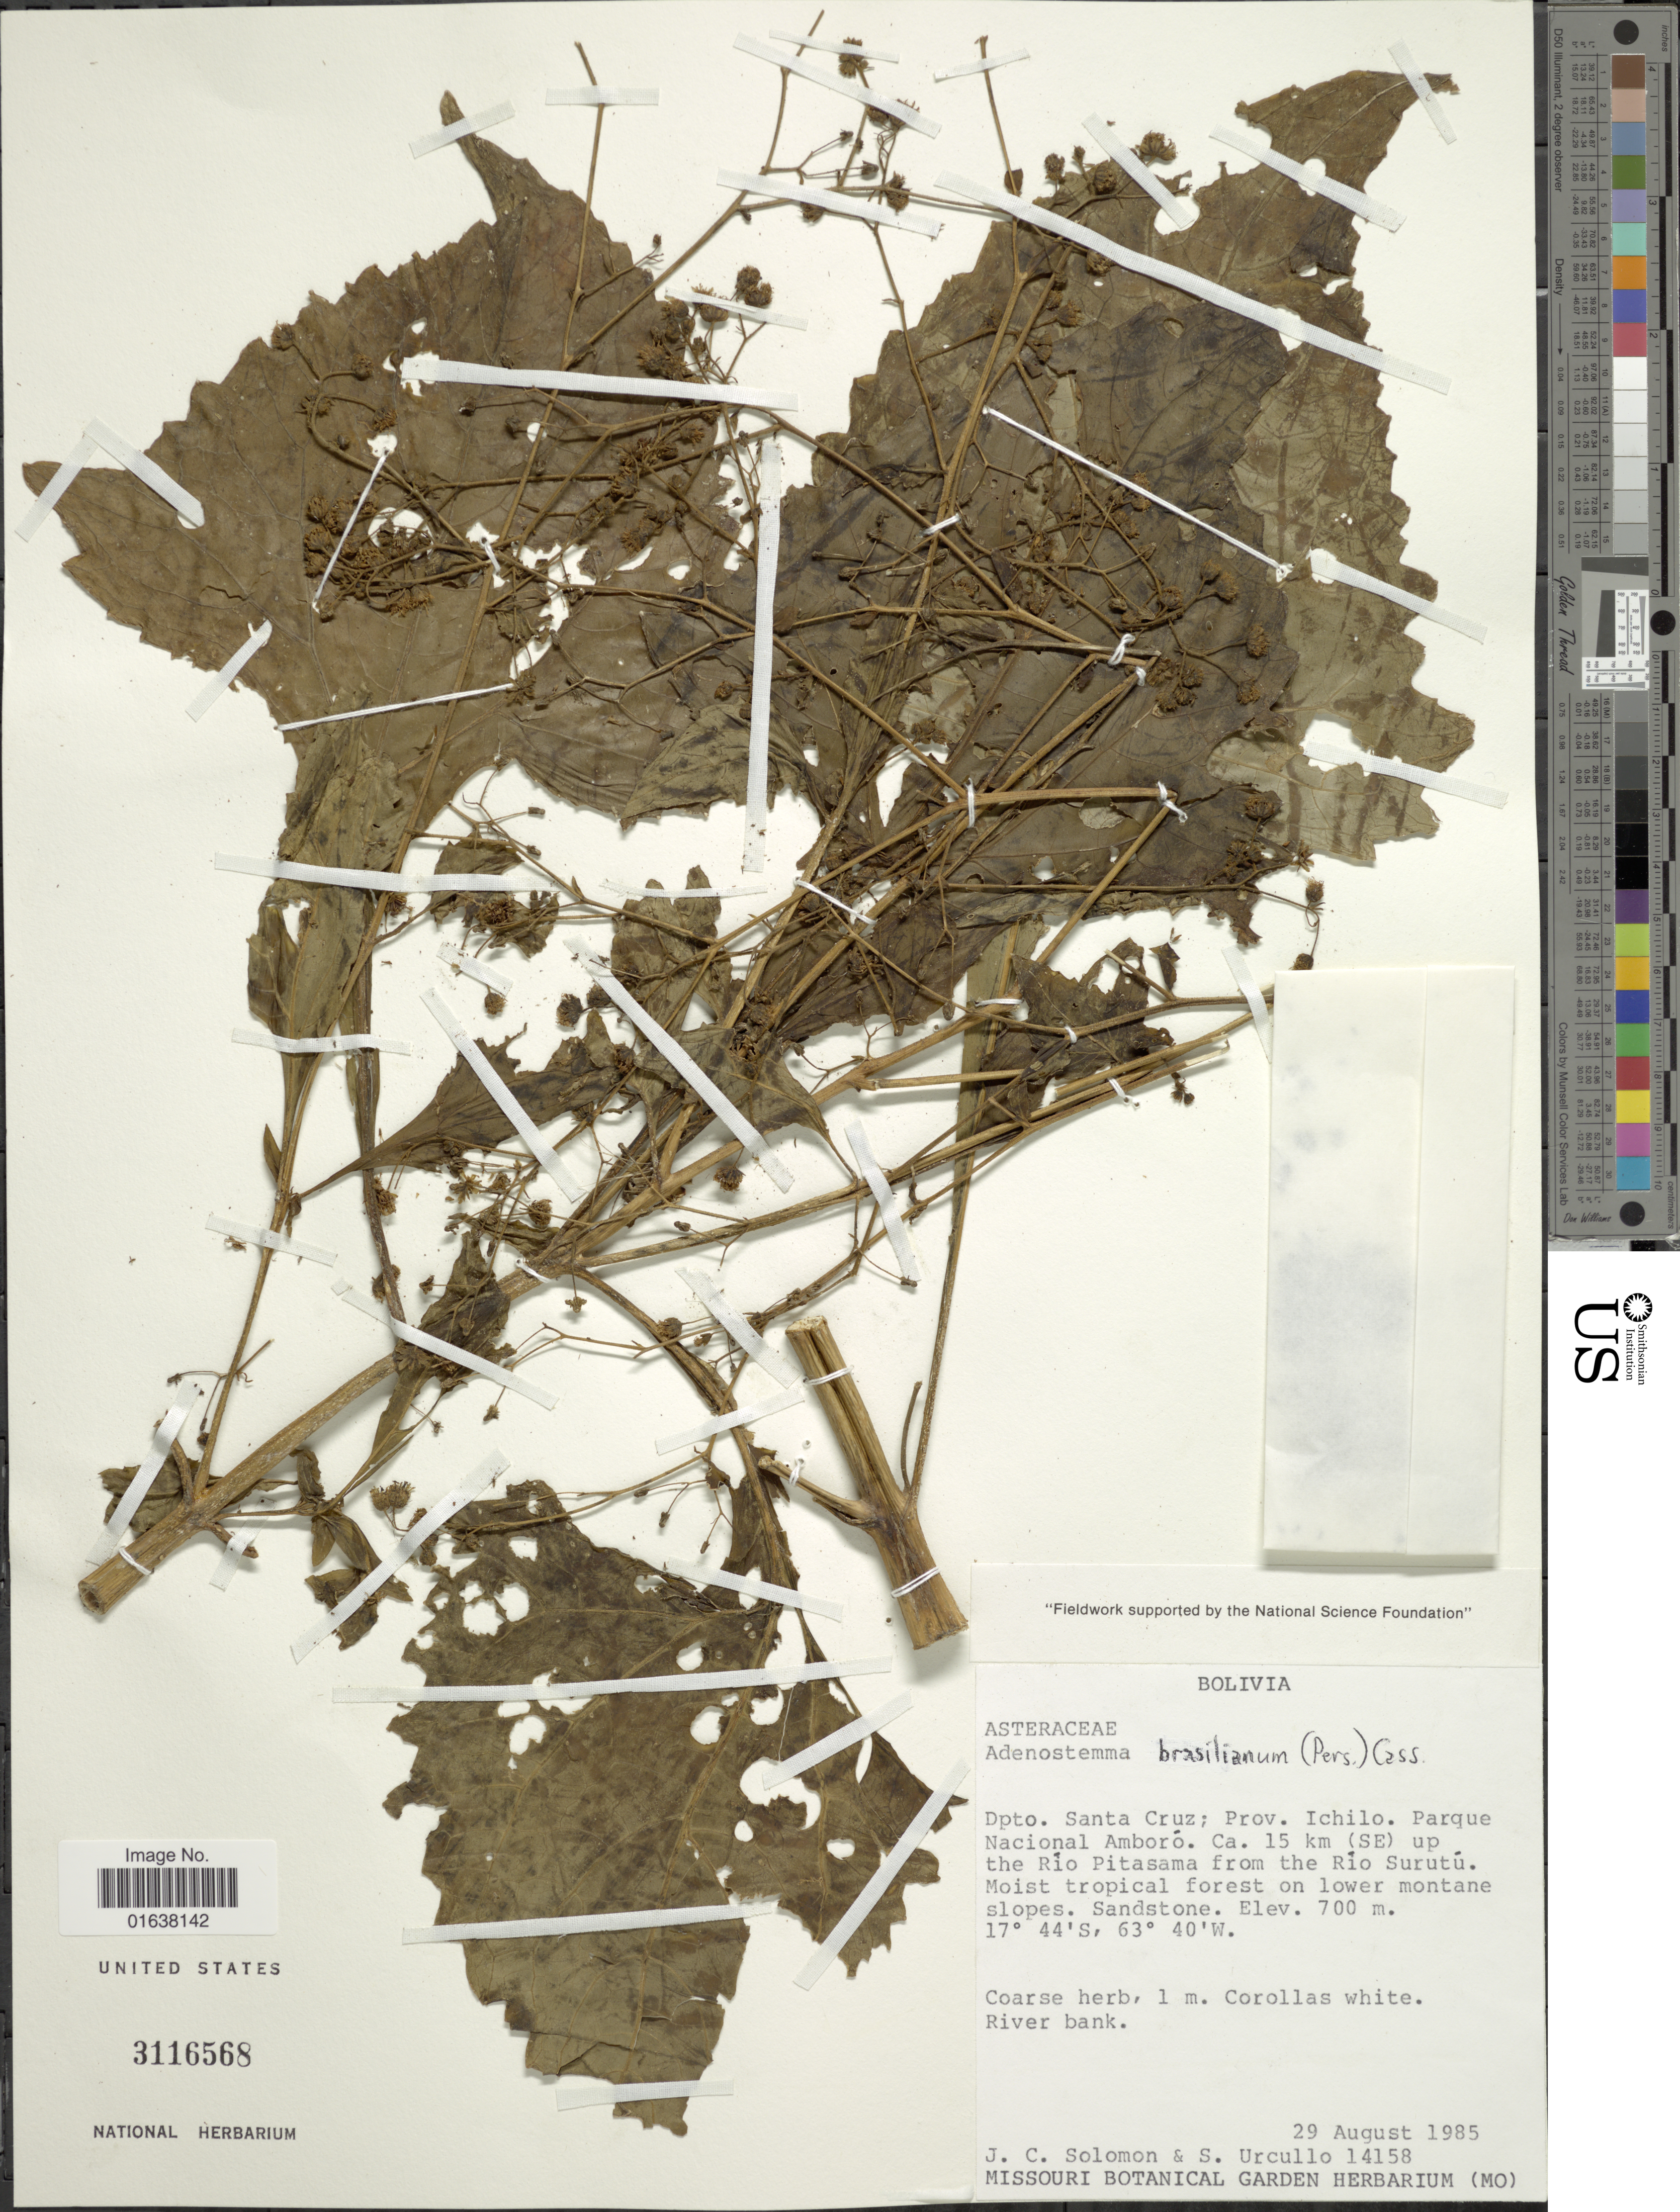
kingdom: Plantae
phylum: Tracheophyta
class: Magnoliopsida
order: Asterales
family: Asteraceae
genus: Adenostemma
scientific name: Adenostemma brasilianum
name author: (Pers.) Cass.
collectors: J. C. Solomon & S. Urcullo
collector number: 14158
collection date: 1985-08-29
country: Bolivia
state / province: Santa Cruz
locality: Prov. Ichilo. Parque Nacional Amboro, 15 km (SE) up the Rio Pitasama from the Rio Surutu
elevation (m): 700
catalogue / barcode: US 3116568